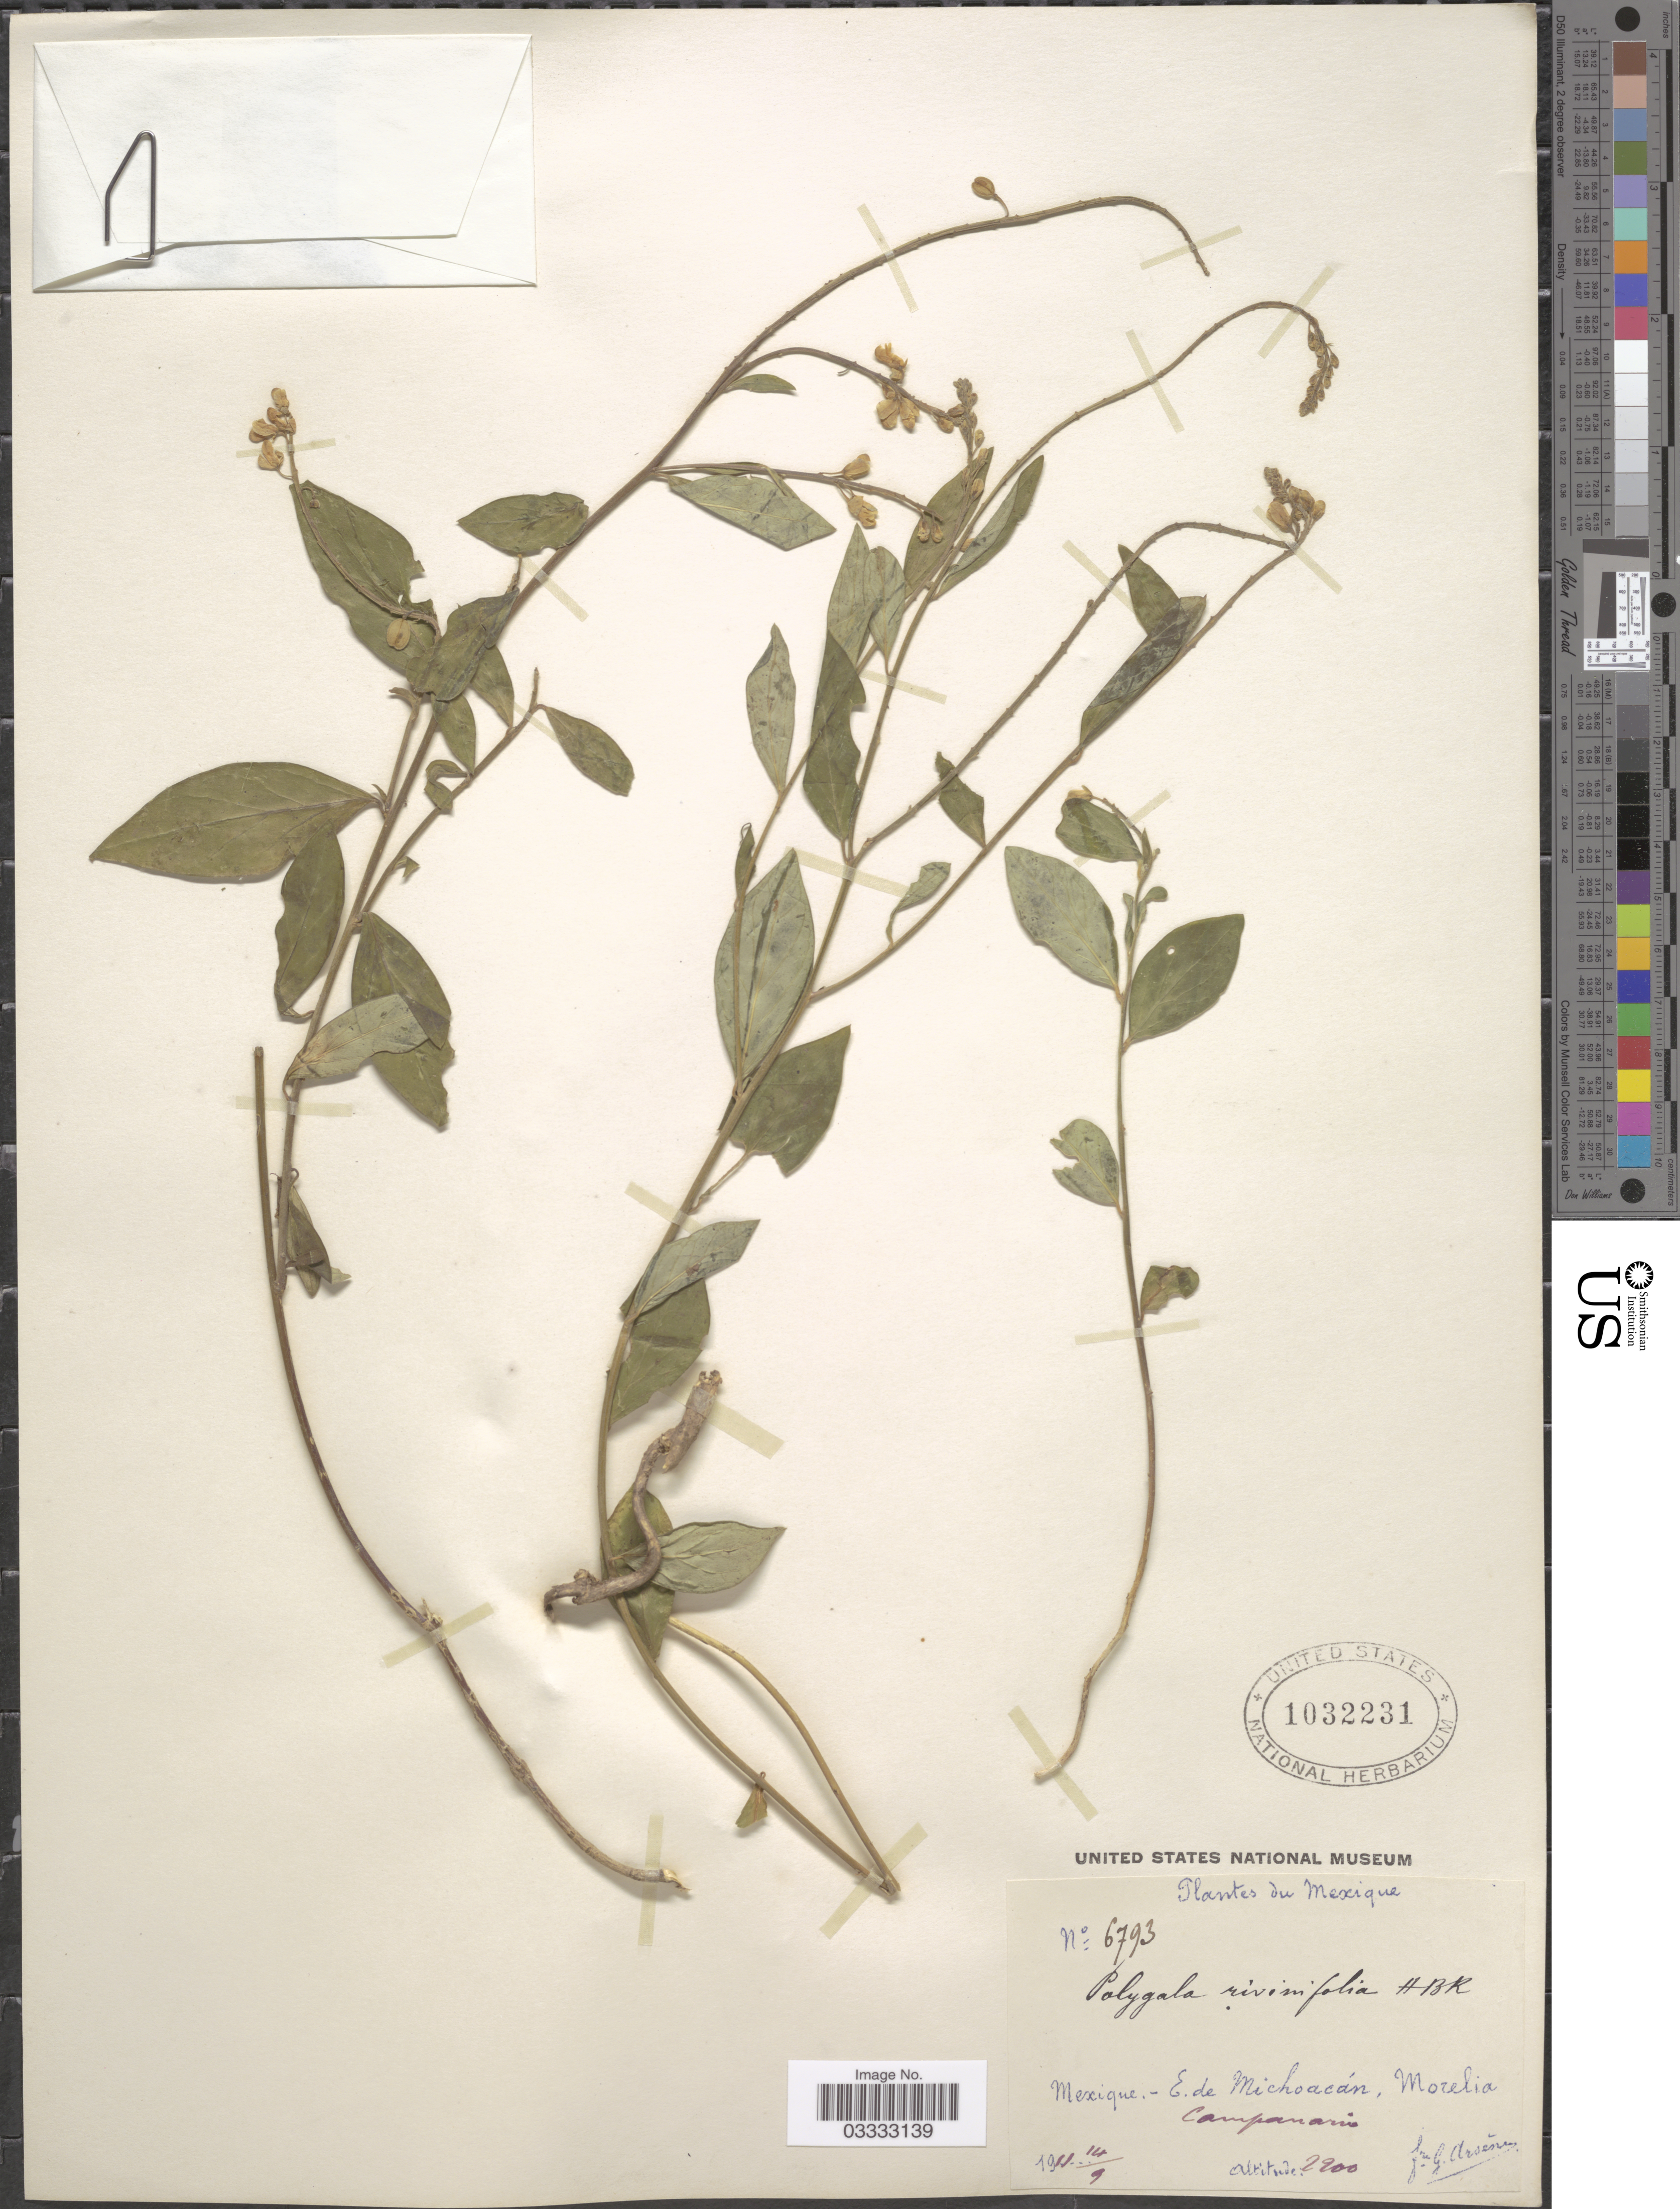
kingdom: Plantae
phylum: Tracheophyta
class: Magnoliopsida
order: Fabales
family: Polygalaceae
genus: Hebecarpa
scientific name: Hebecarpa rivinifolia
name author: (Kunth) J.R. Abbott & J.F.B. Pastore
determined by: Strong, Mark T., (BOT), Smithsonian Institution - National Museum of Natural History (UNITED STATES)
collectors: Bro. G. Arsène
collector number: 6793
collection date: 1911-09-14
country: Mexico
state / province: Michoacán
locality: Morelia Campanario.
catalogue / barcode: US 1032231